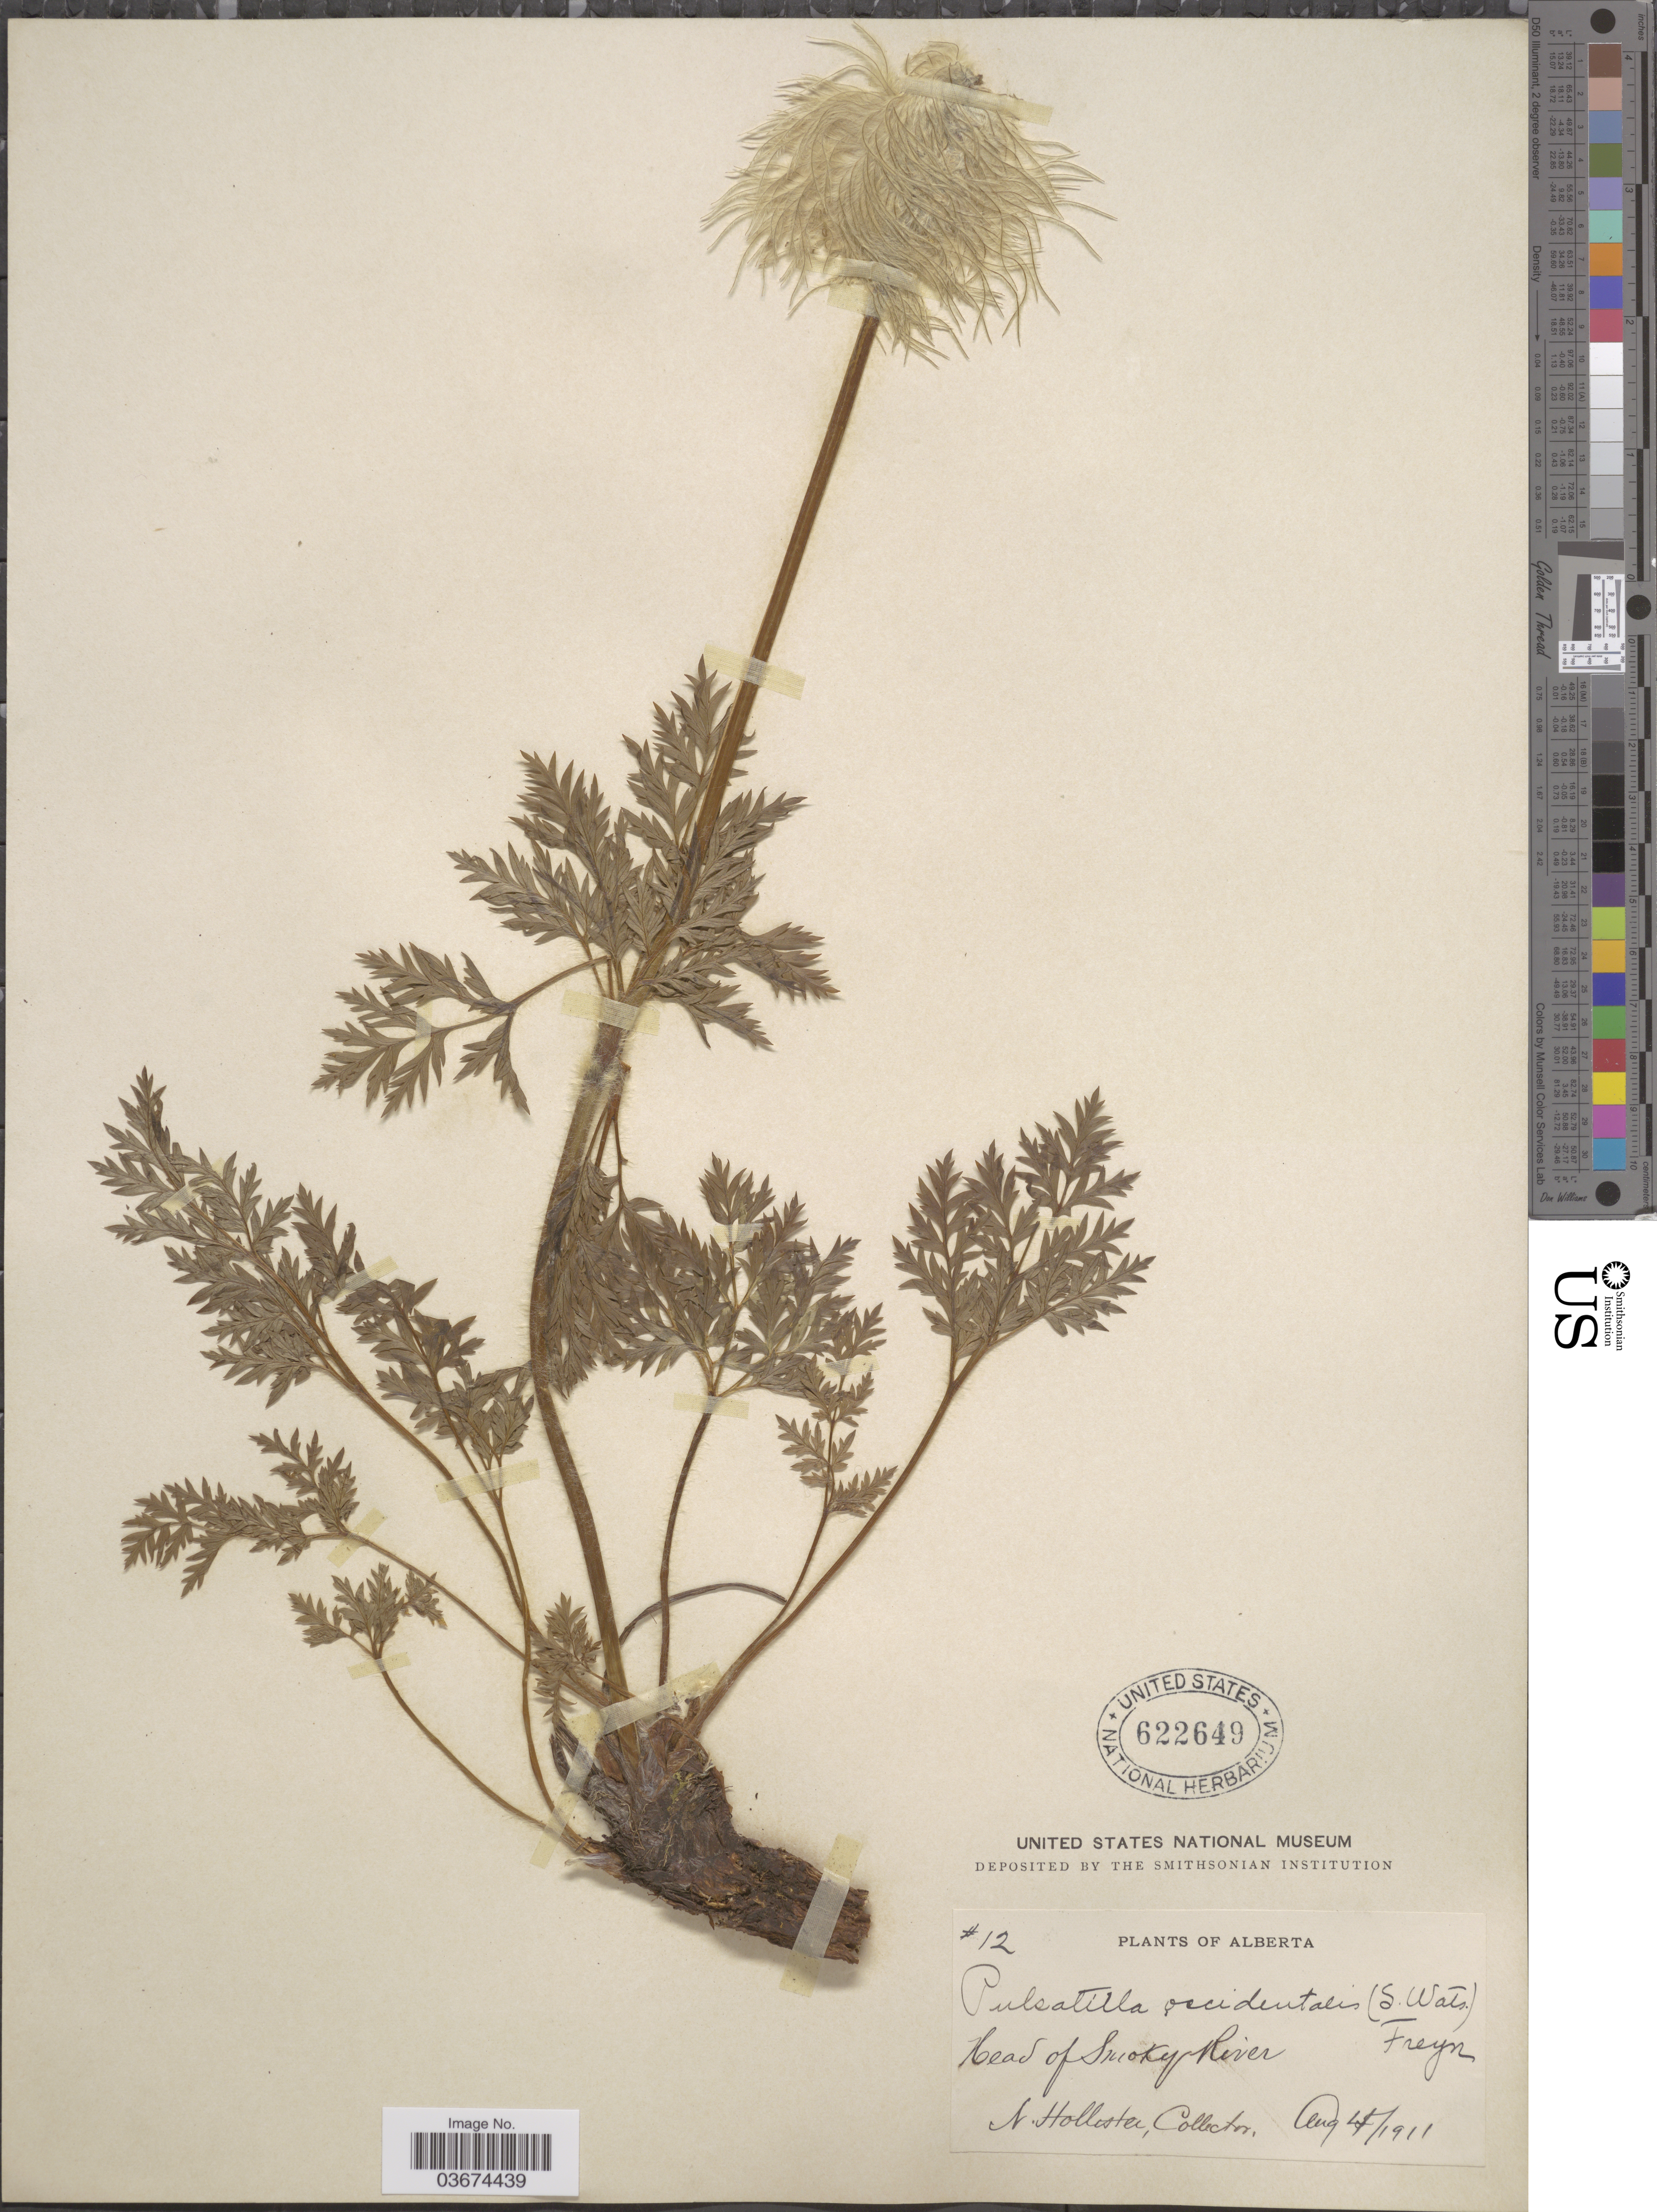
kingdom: Plantae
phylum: Tracheophyta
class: Magnoliopsida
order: Ranunculales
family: Ranunculaceae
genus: Pulsatilla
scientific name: Pulsatilla occidentalis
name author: (S. Watson) Freyn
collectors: N. Hollister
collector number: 12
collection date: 1911-08-04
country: Canada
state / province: Alberta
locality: Head of Smoky River.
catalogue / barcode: US 622649